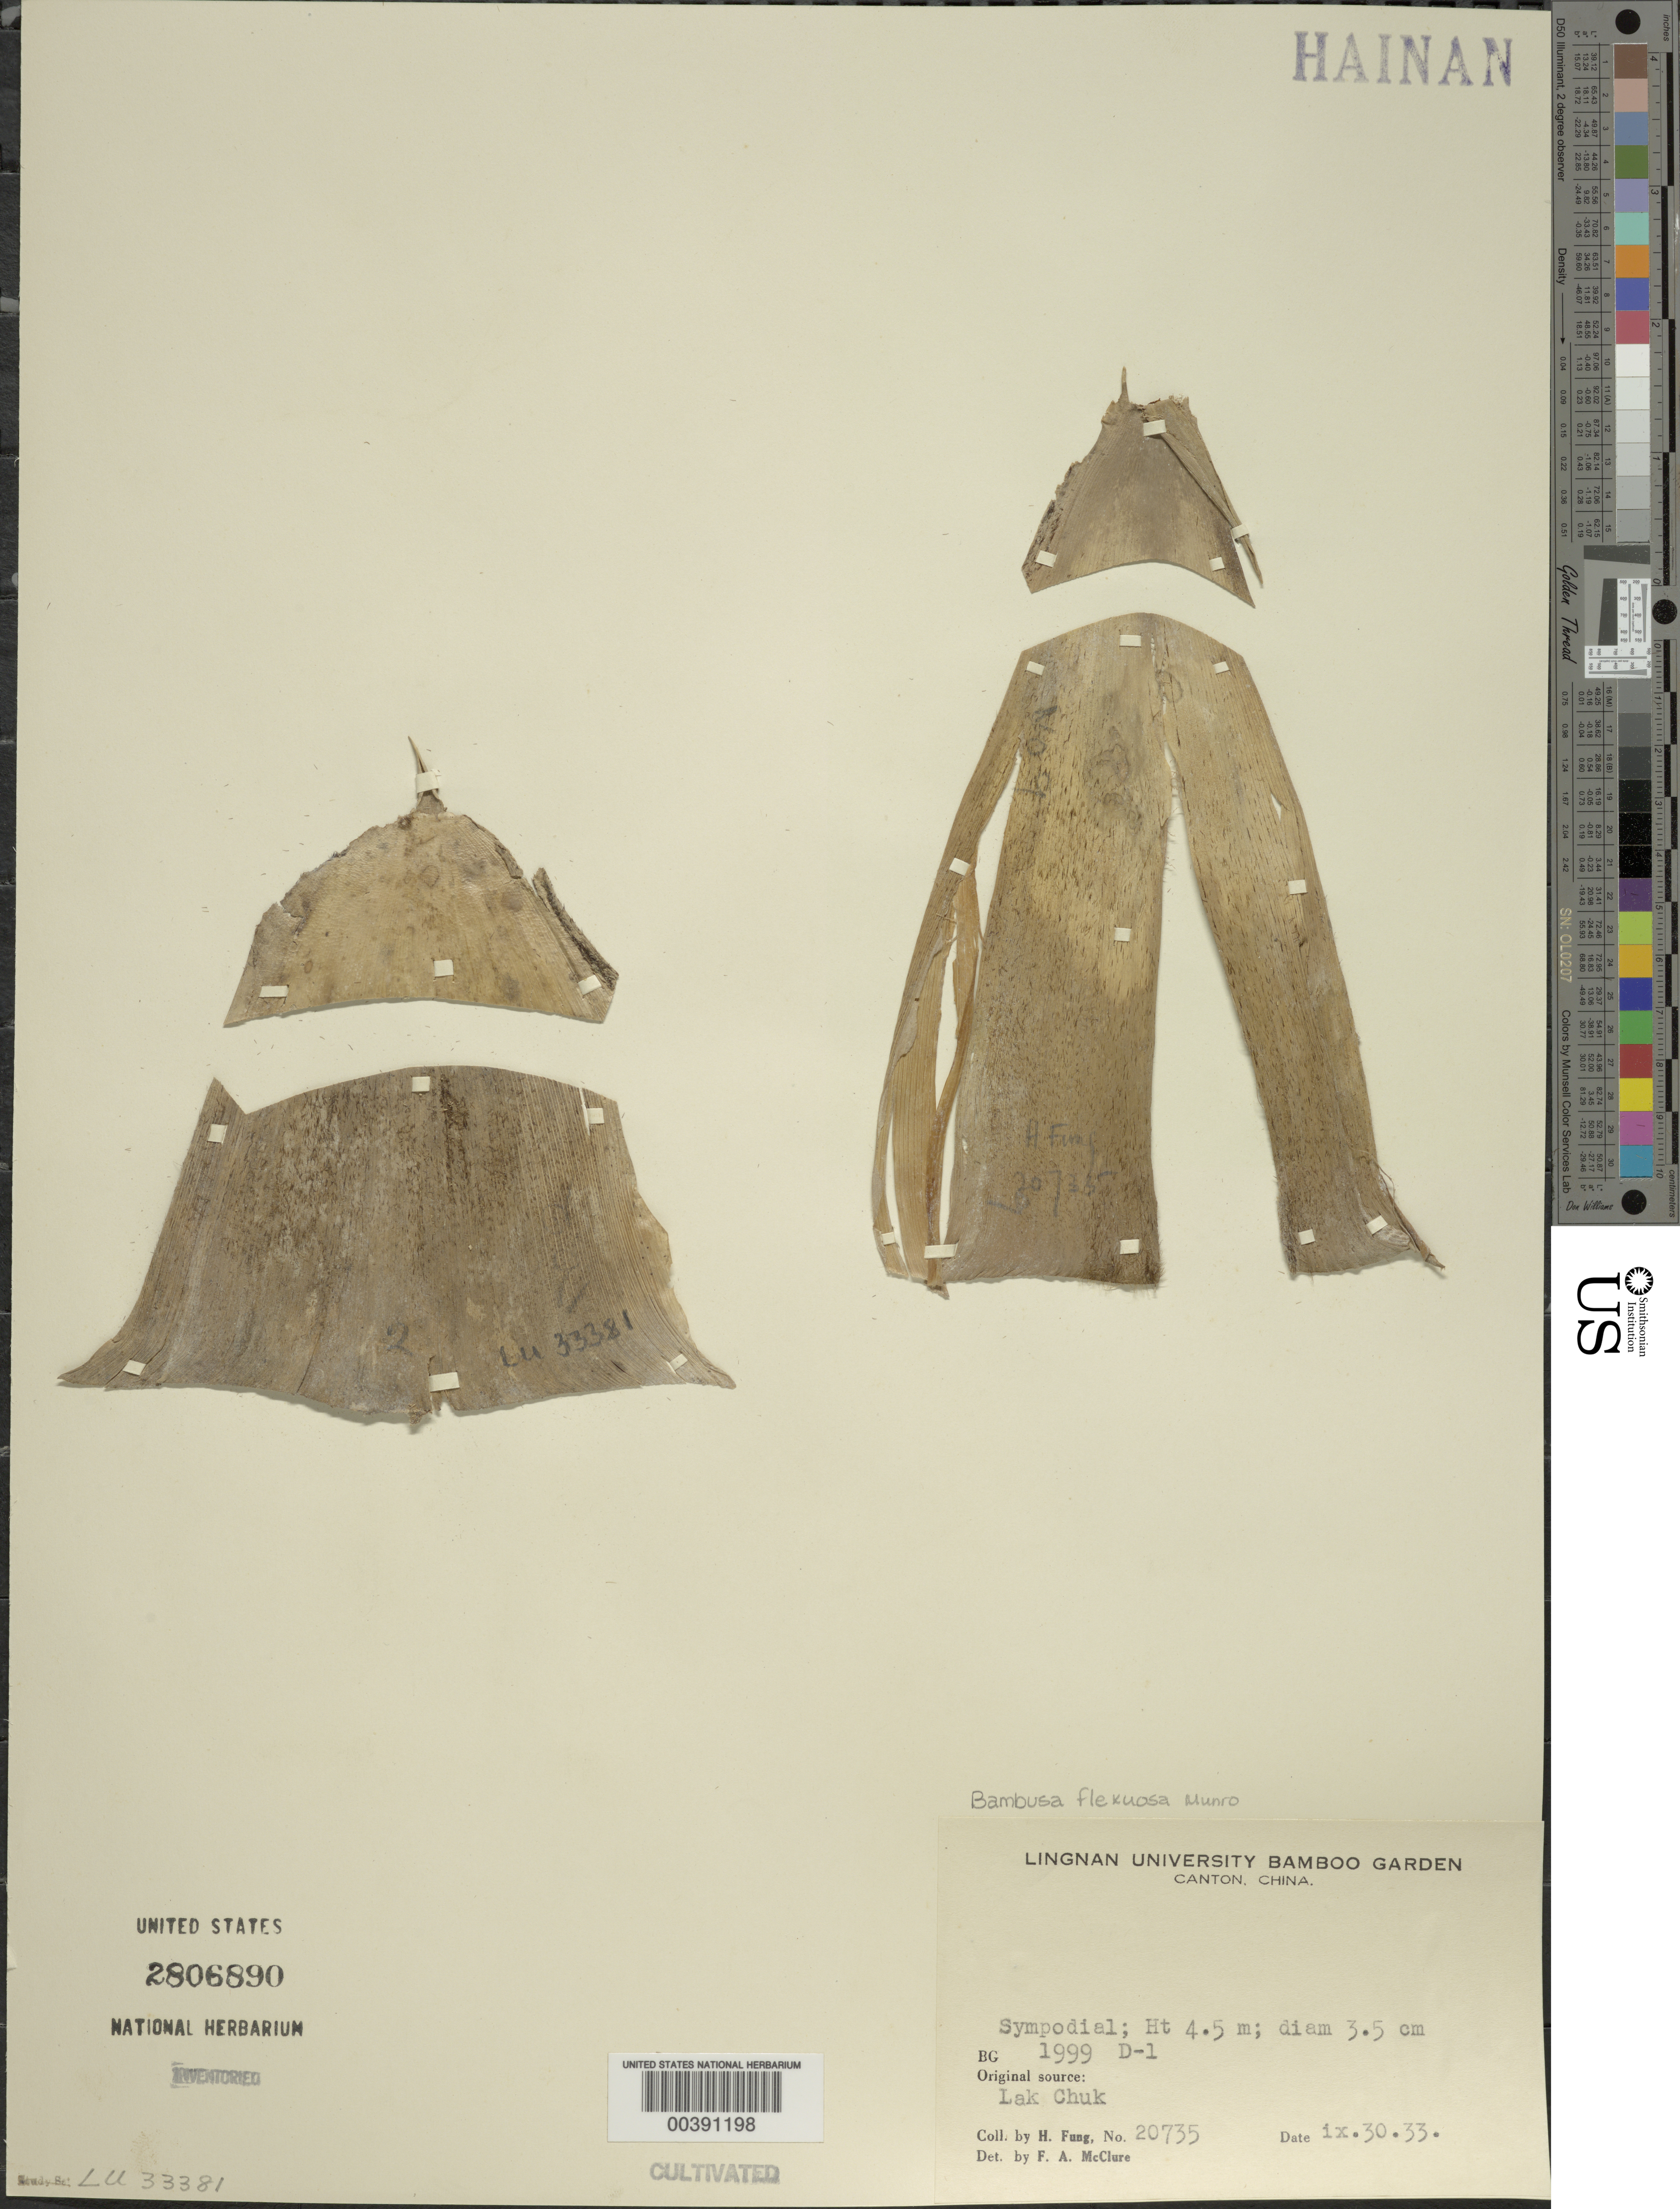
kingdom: Plantae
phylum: Tracheophyta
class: Liliopsida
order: Poales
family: Poaceae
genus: Bambusa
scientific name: Bambusa flexuosa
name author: Munro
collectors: H. L. Fung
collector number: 20735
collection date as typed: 30 Sep 1933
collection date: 1933-09-30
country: China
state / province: Guangdong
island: Honam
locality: Lingnan univ. bg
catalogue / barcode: US 2806890